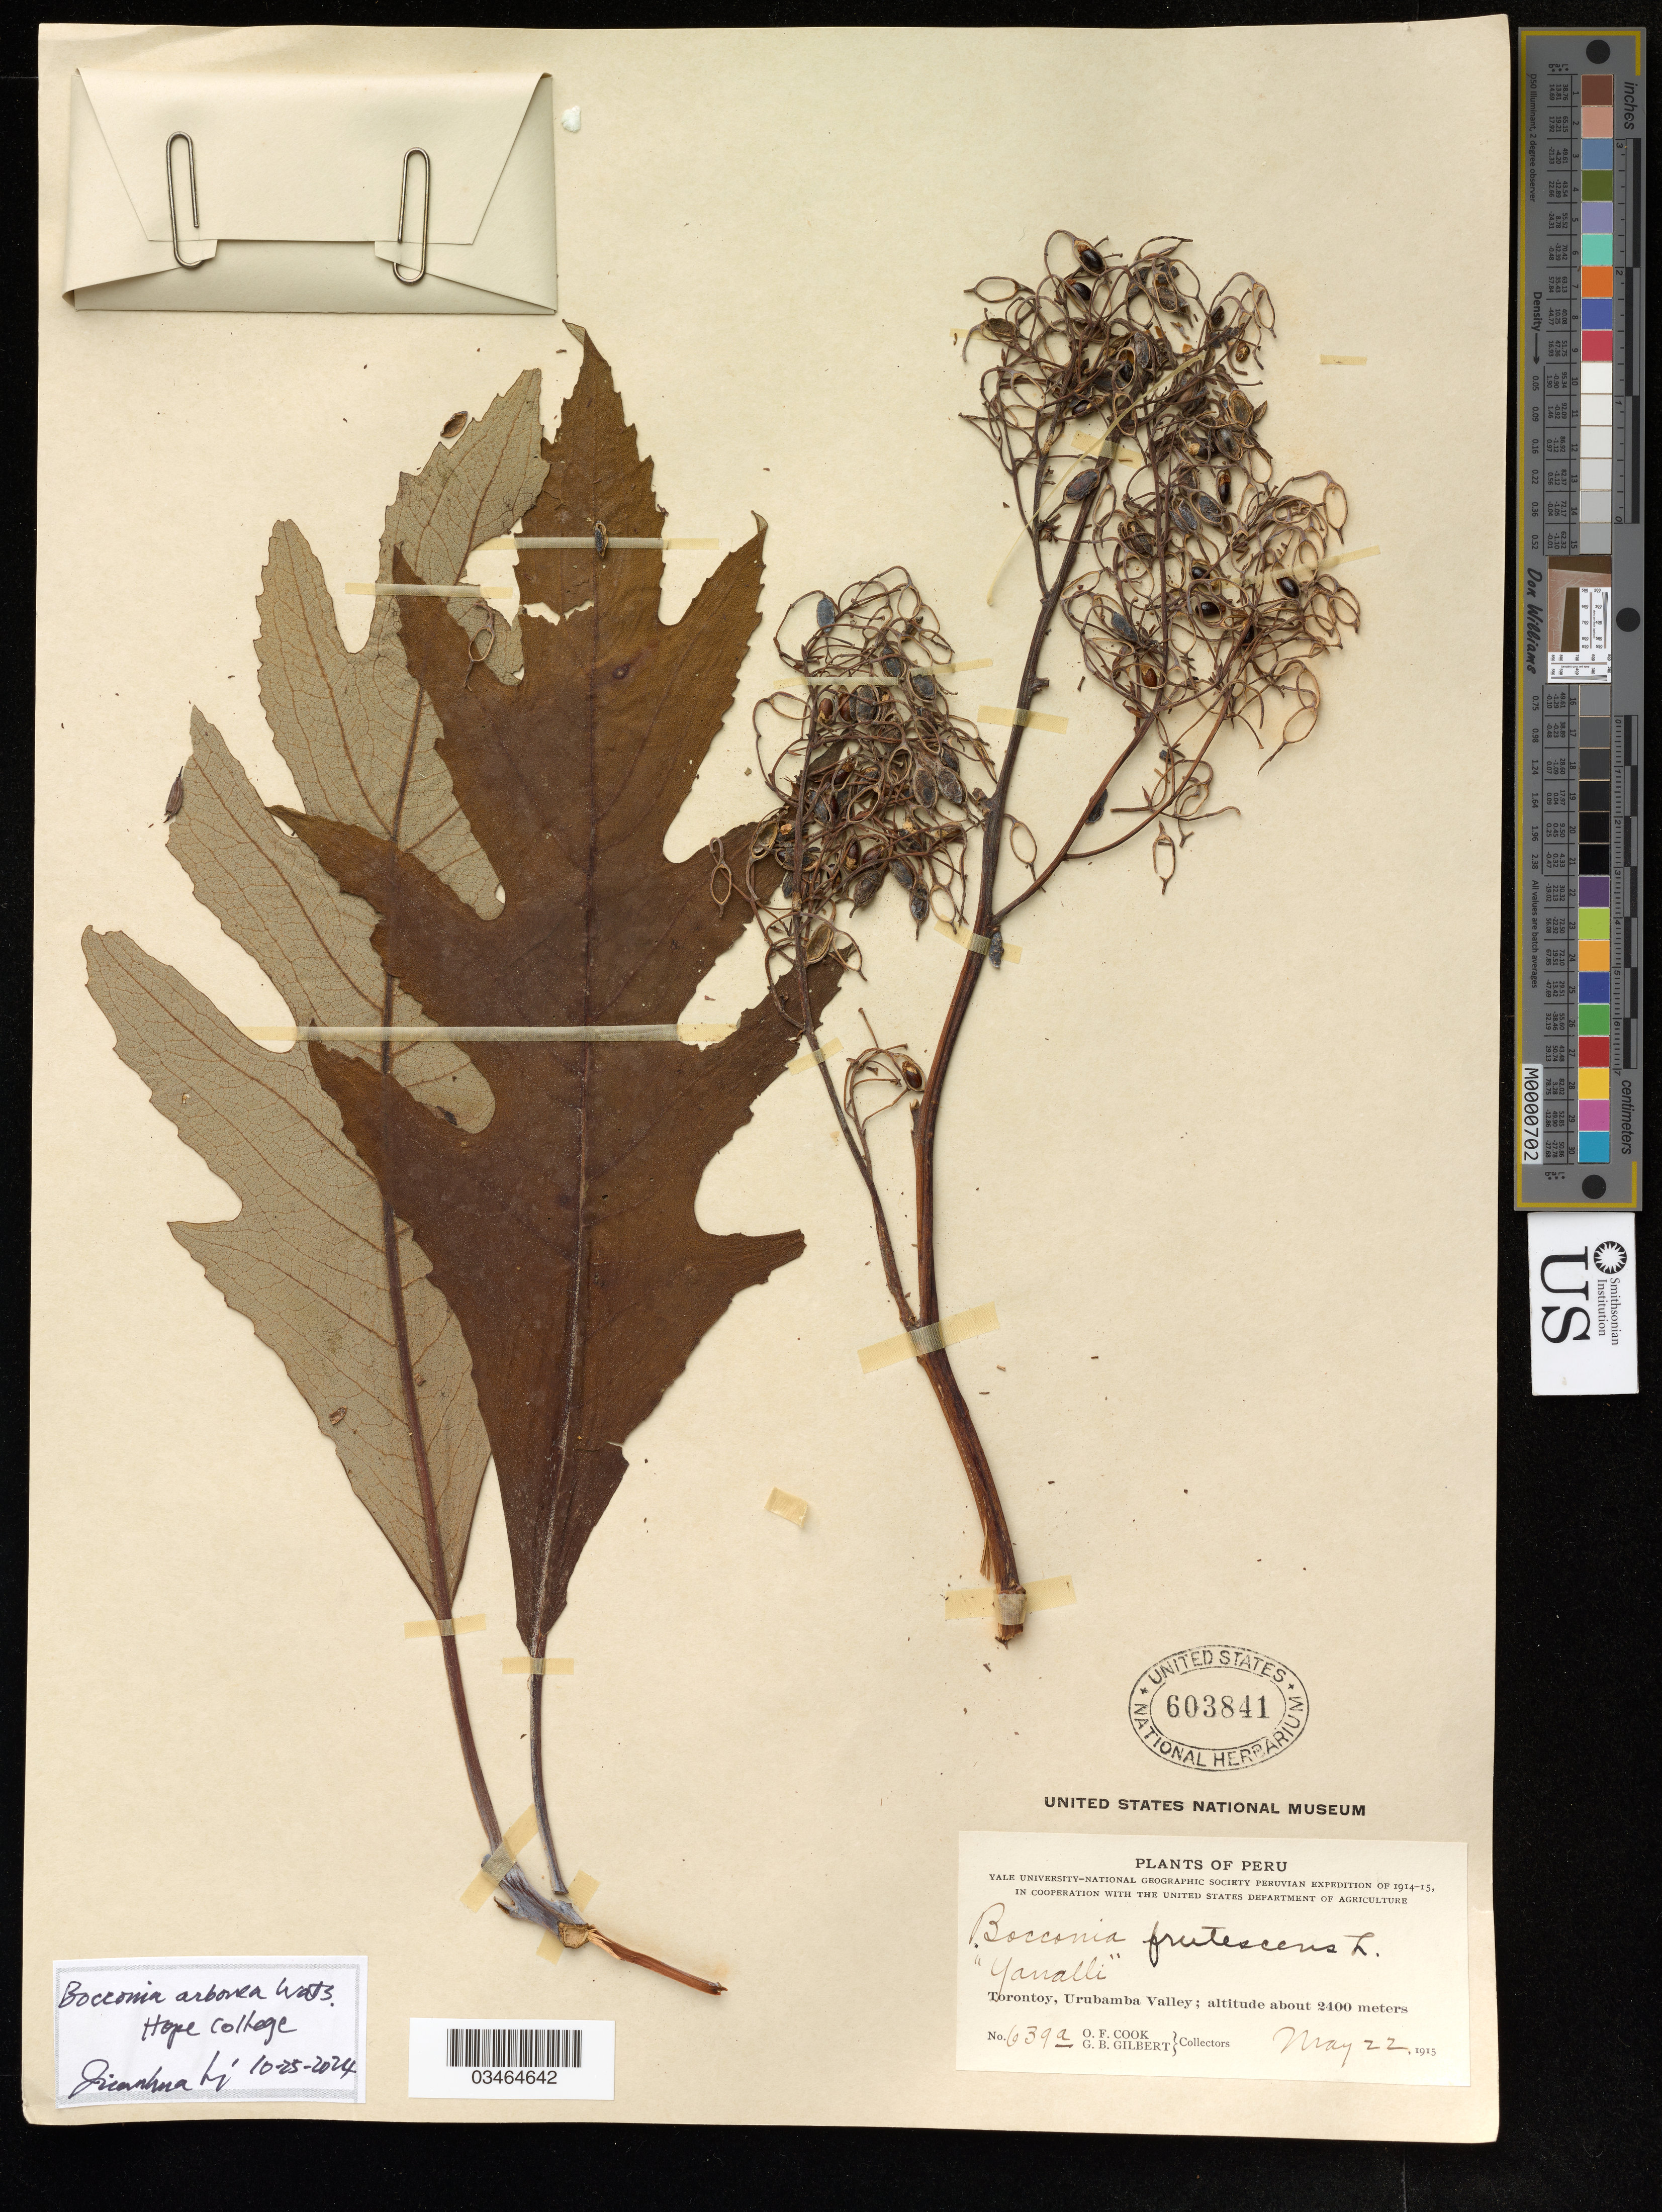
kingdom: Plantae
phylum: Tracheophyta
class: Magnoliopsida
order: Ranunculales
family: Papaveraceae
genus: Bocconia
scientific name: Bocconia arborea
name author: S. Watson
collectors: O. F. Cook & G. B. Gilbert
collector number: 639a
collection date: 1913-05-22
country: Peru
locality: "Yanalli", Torontoy, Urubamba Valley.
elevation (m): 2400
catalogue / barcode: US 603841